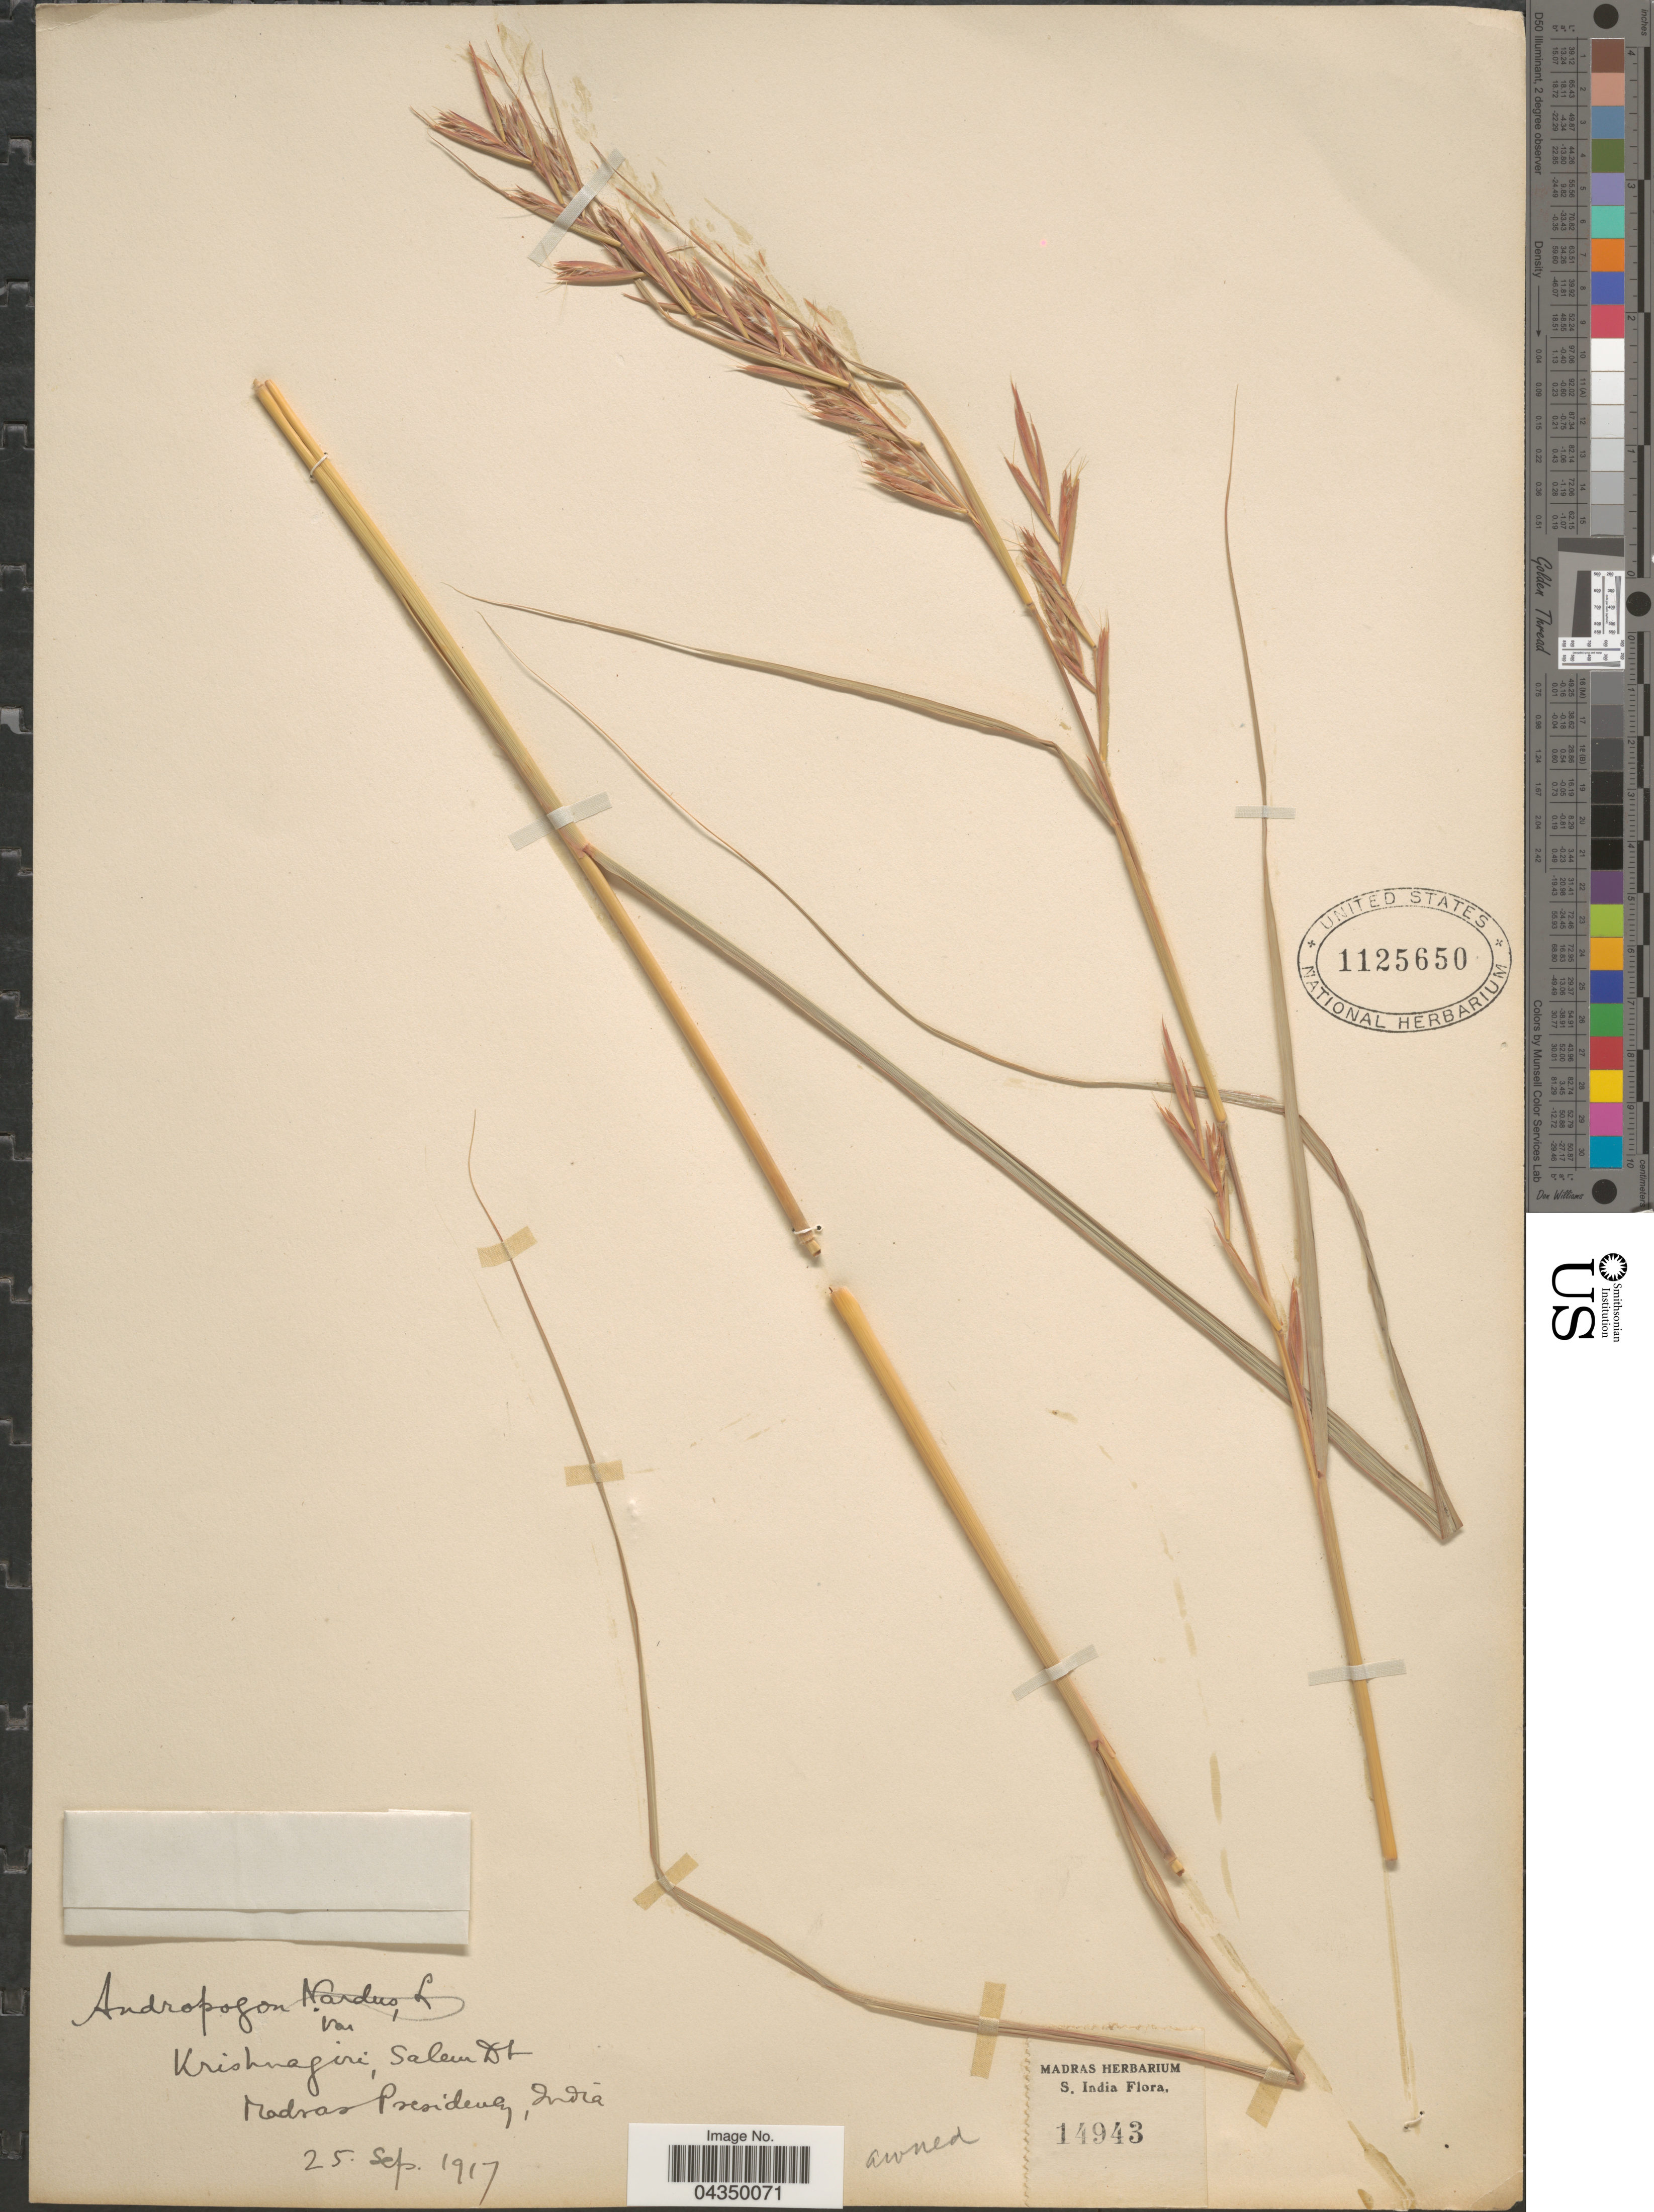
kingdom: Plantae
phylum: Tracheophyta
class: Liliopsida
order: Poales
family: Poaceae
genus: Cymbopogon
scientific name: Cymbopogon nardus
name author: (L.) Rendle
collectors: Ex herb. Madras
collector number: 14943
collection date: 1917-09-25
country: India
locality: Krishnagiri, Salem Dt. Madras Presidency.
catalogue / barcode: US 1125650